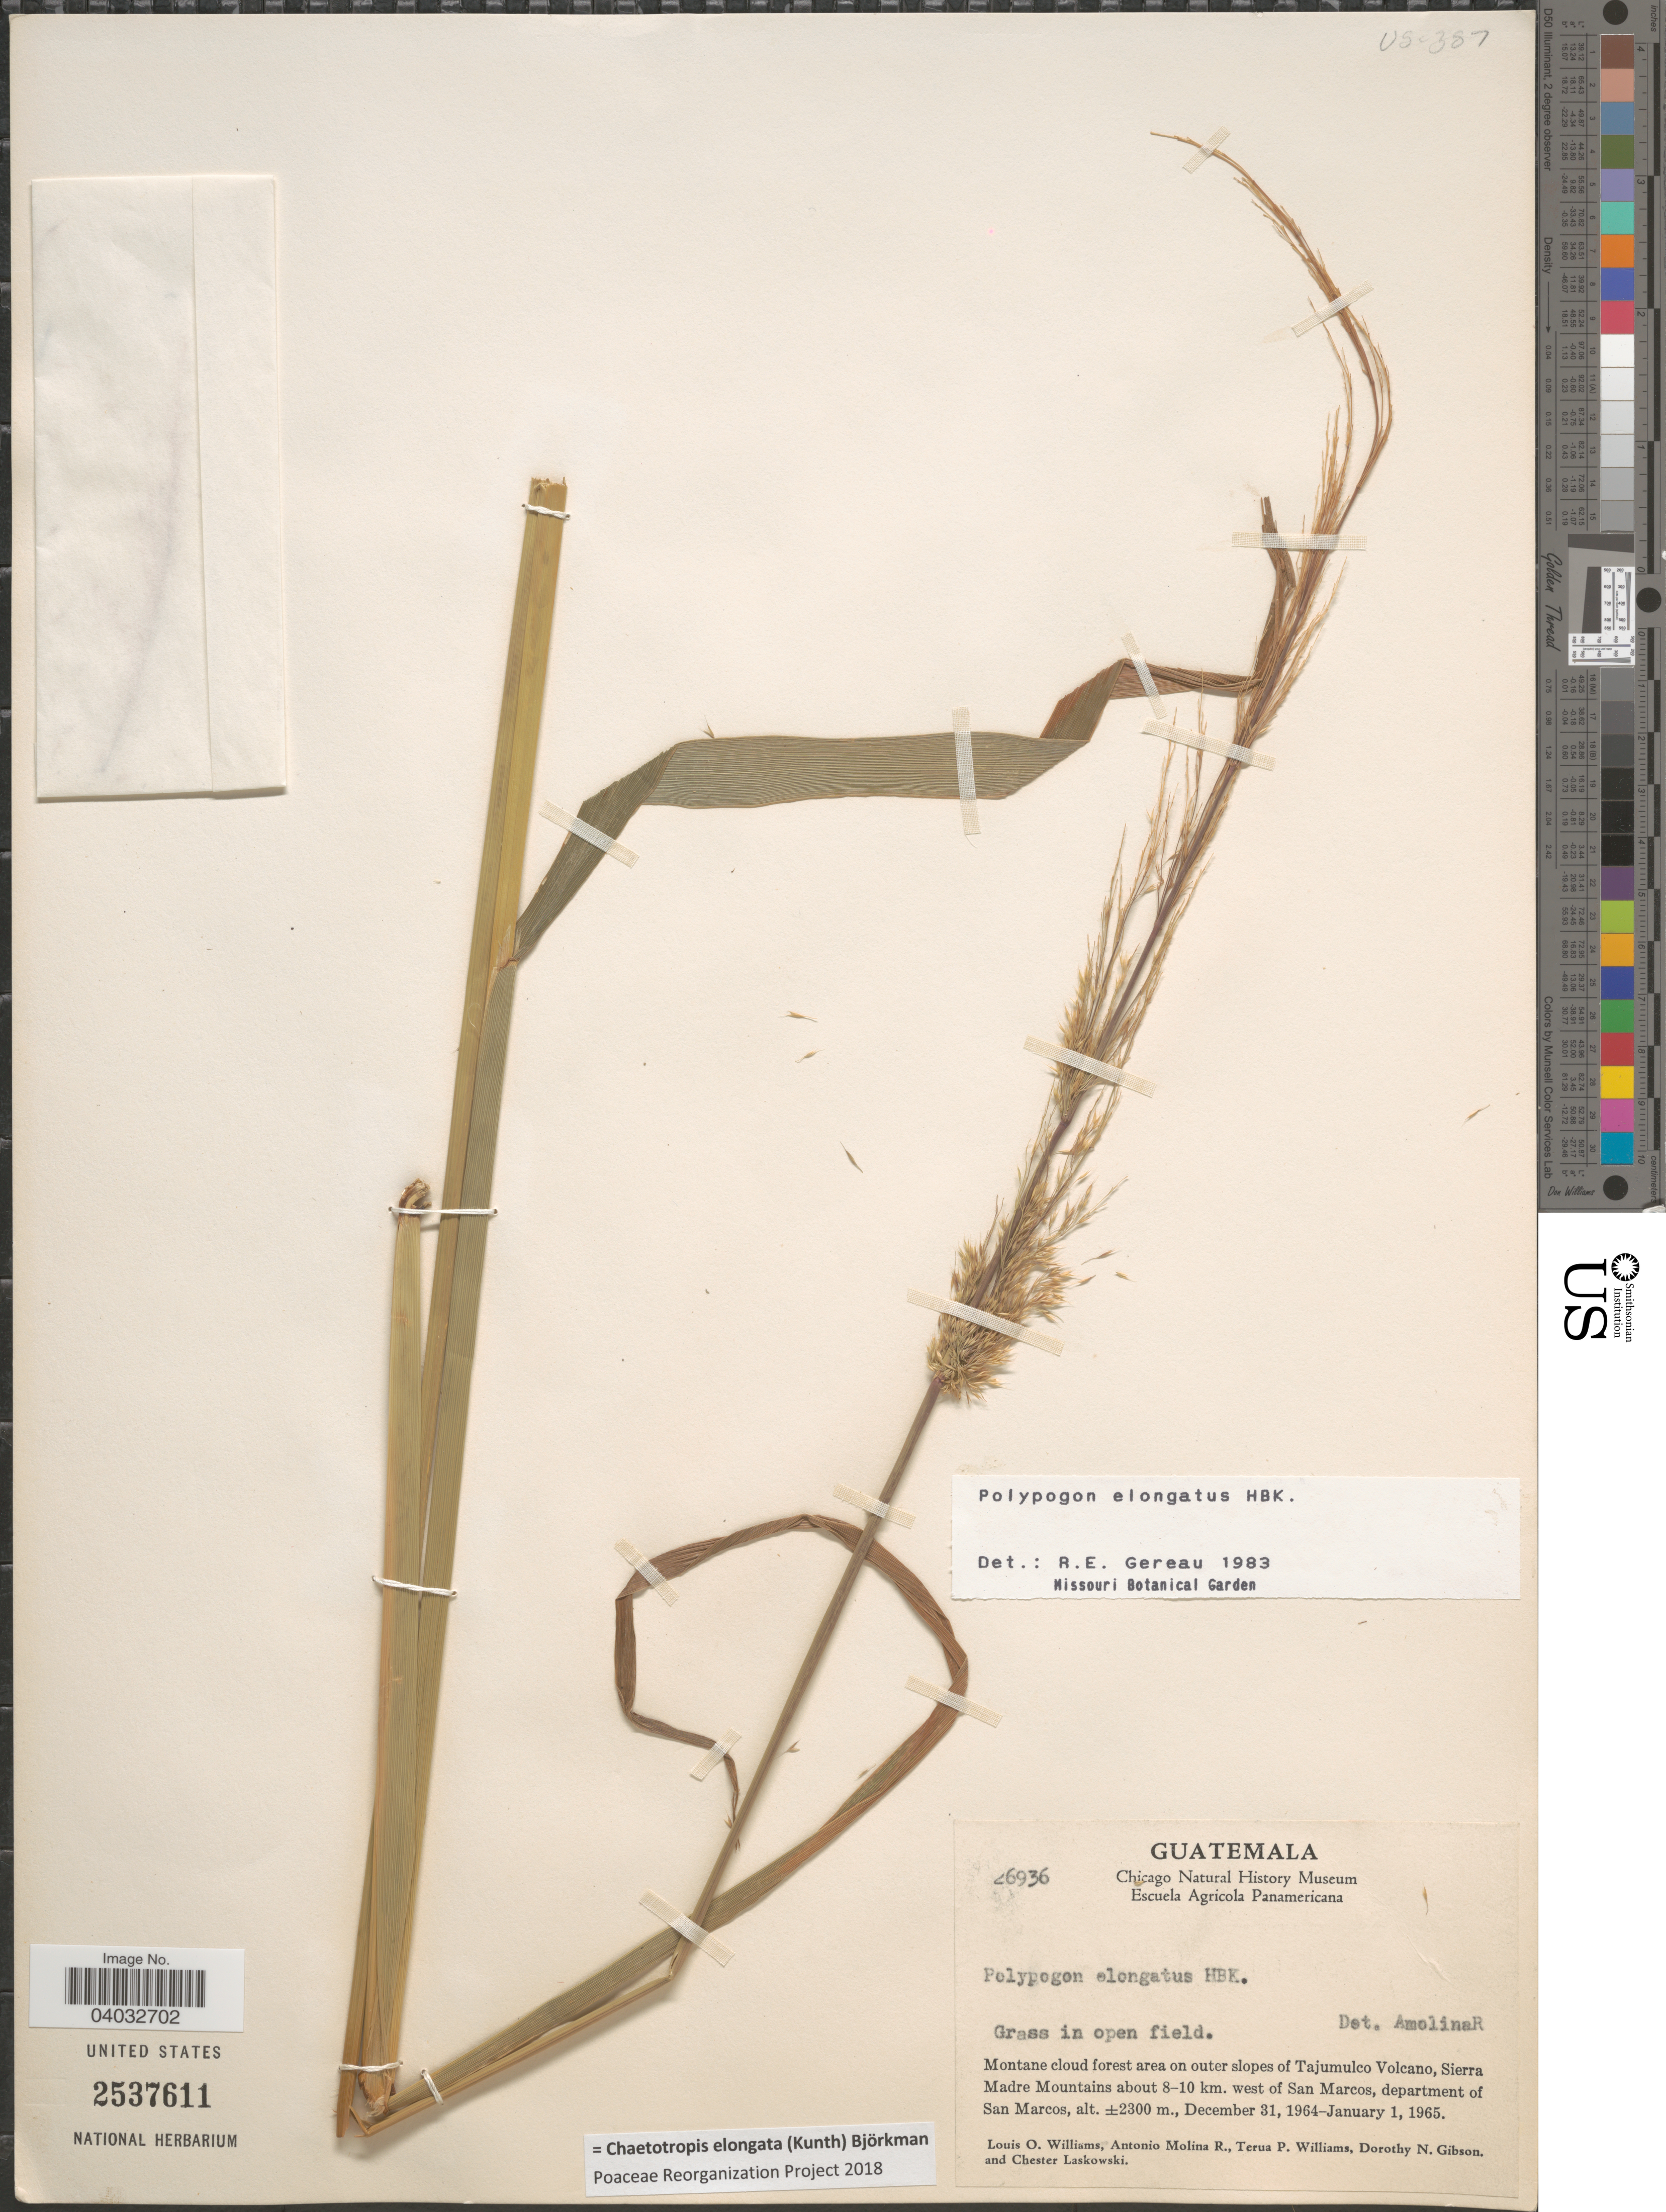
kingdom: Plantae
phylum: Tracheophyta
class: Liliopsida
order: Poales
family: Poaceae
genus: Chaetotropis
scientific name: Chaetotropis elongata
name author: (Kunth) Björkman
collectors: L. O. Williams, A. Molina R., T. Williams, D. N. Gibson & C. Laskowski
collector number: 6936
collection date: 1964-12-31/1965-01-01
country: Guatemala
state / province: San Marcos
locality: Montane cloud forest area on outer slopes of Tajumulco Volcano, Sierra Madre Mountains about 8-10 km. west of San Marcos, department of San Marcos.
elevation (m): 2300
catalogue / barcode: US 2537611